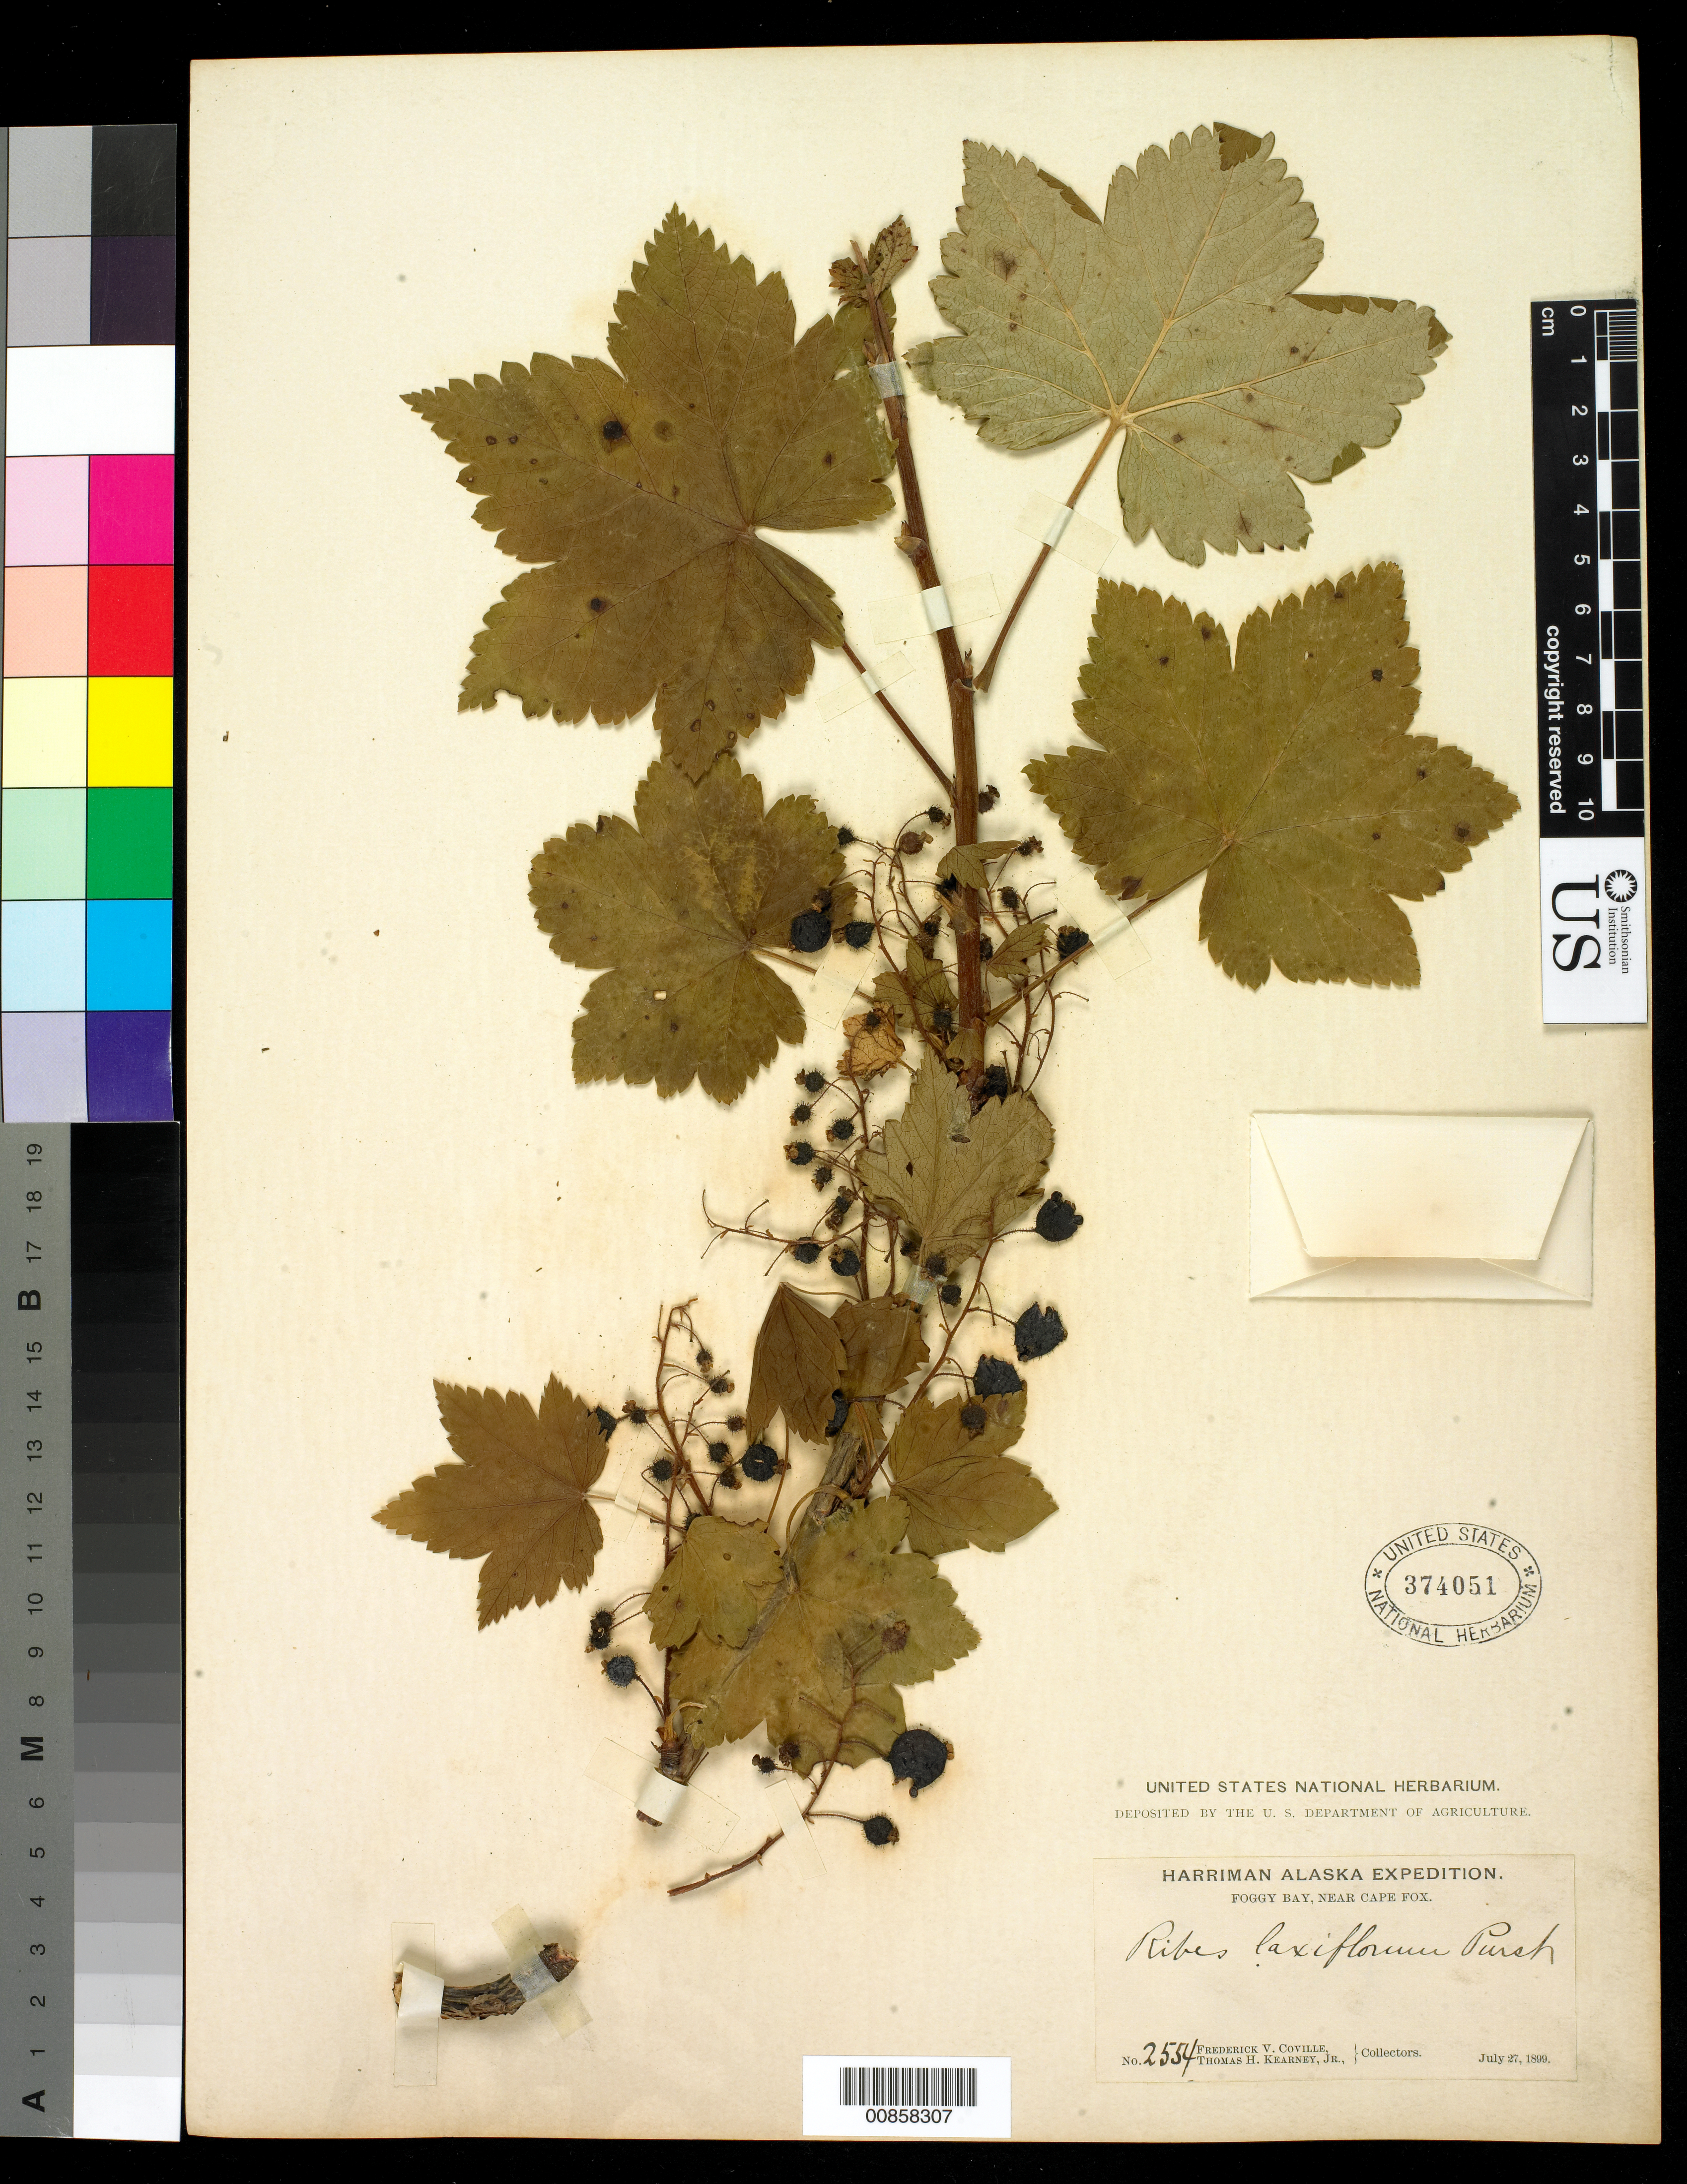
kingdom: Plantae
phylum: Tracheophyta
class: Magnoliopsida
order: Saxifragales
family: Grossulariaceae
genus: Ribes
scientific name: Ribes laxiflorum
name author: Pursh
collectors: F. V. Coville & T. H. Kearney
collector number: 2554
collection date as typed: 27 Jul 1899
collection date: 1899-07-27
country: United States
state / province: Alaska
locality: Foggy Bay, near Cape Fox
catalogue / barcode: US 374051